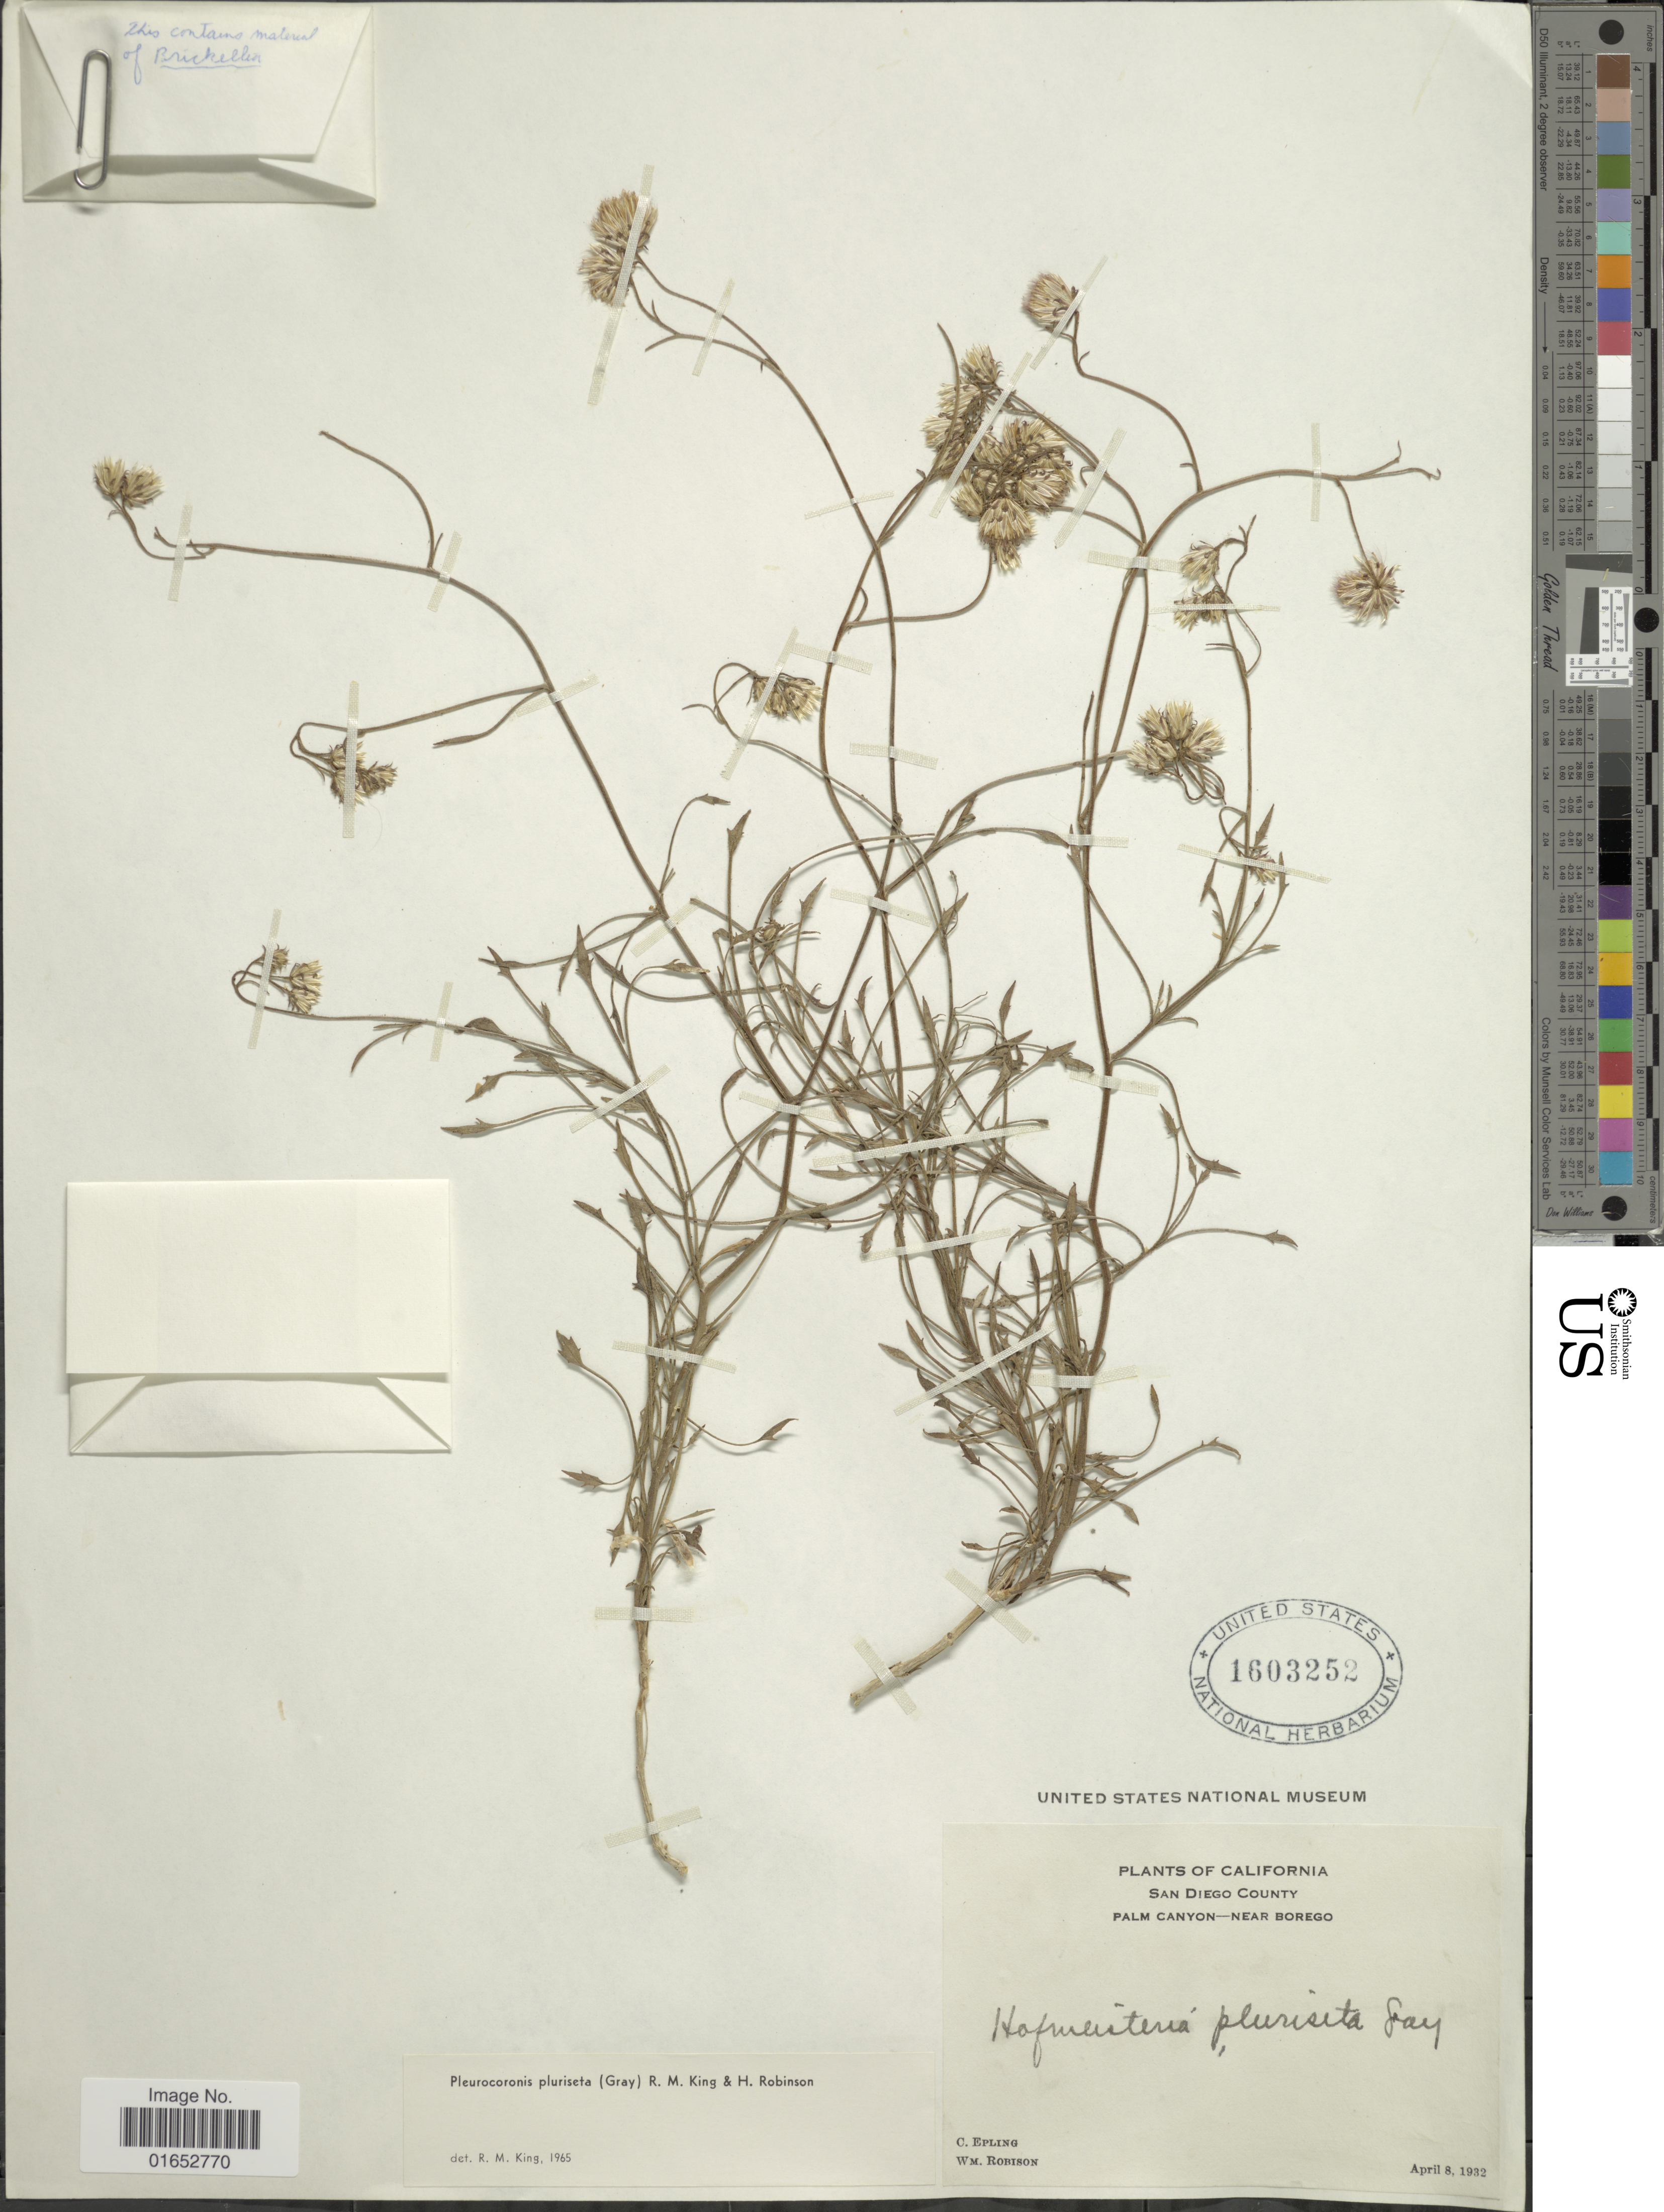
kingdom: Plantae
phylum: Tracheophyta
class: Magnoliopsida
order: Asterales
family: Asteraceae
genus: Pleurocoronis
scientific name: Pleurocoronis pluriseta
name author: (A. Gray) R.M. King & H. Rob.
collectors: C. C. Epling & W. Robison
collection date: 1932-04-08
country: United States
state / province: California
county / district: San Diego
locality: San Diego County, Palm Canyon - Near Borego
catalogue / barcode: US 1603252